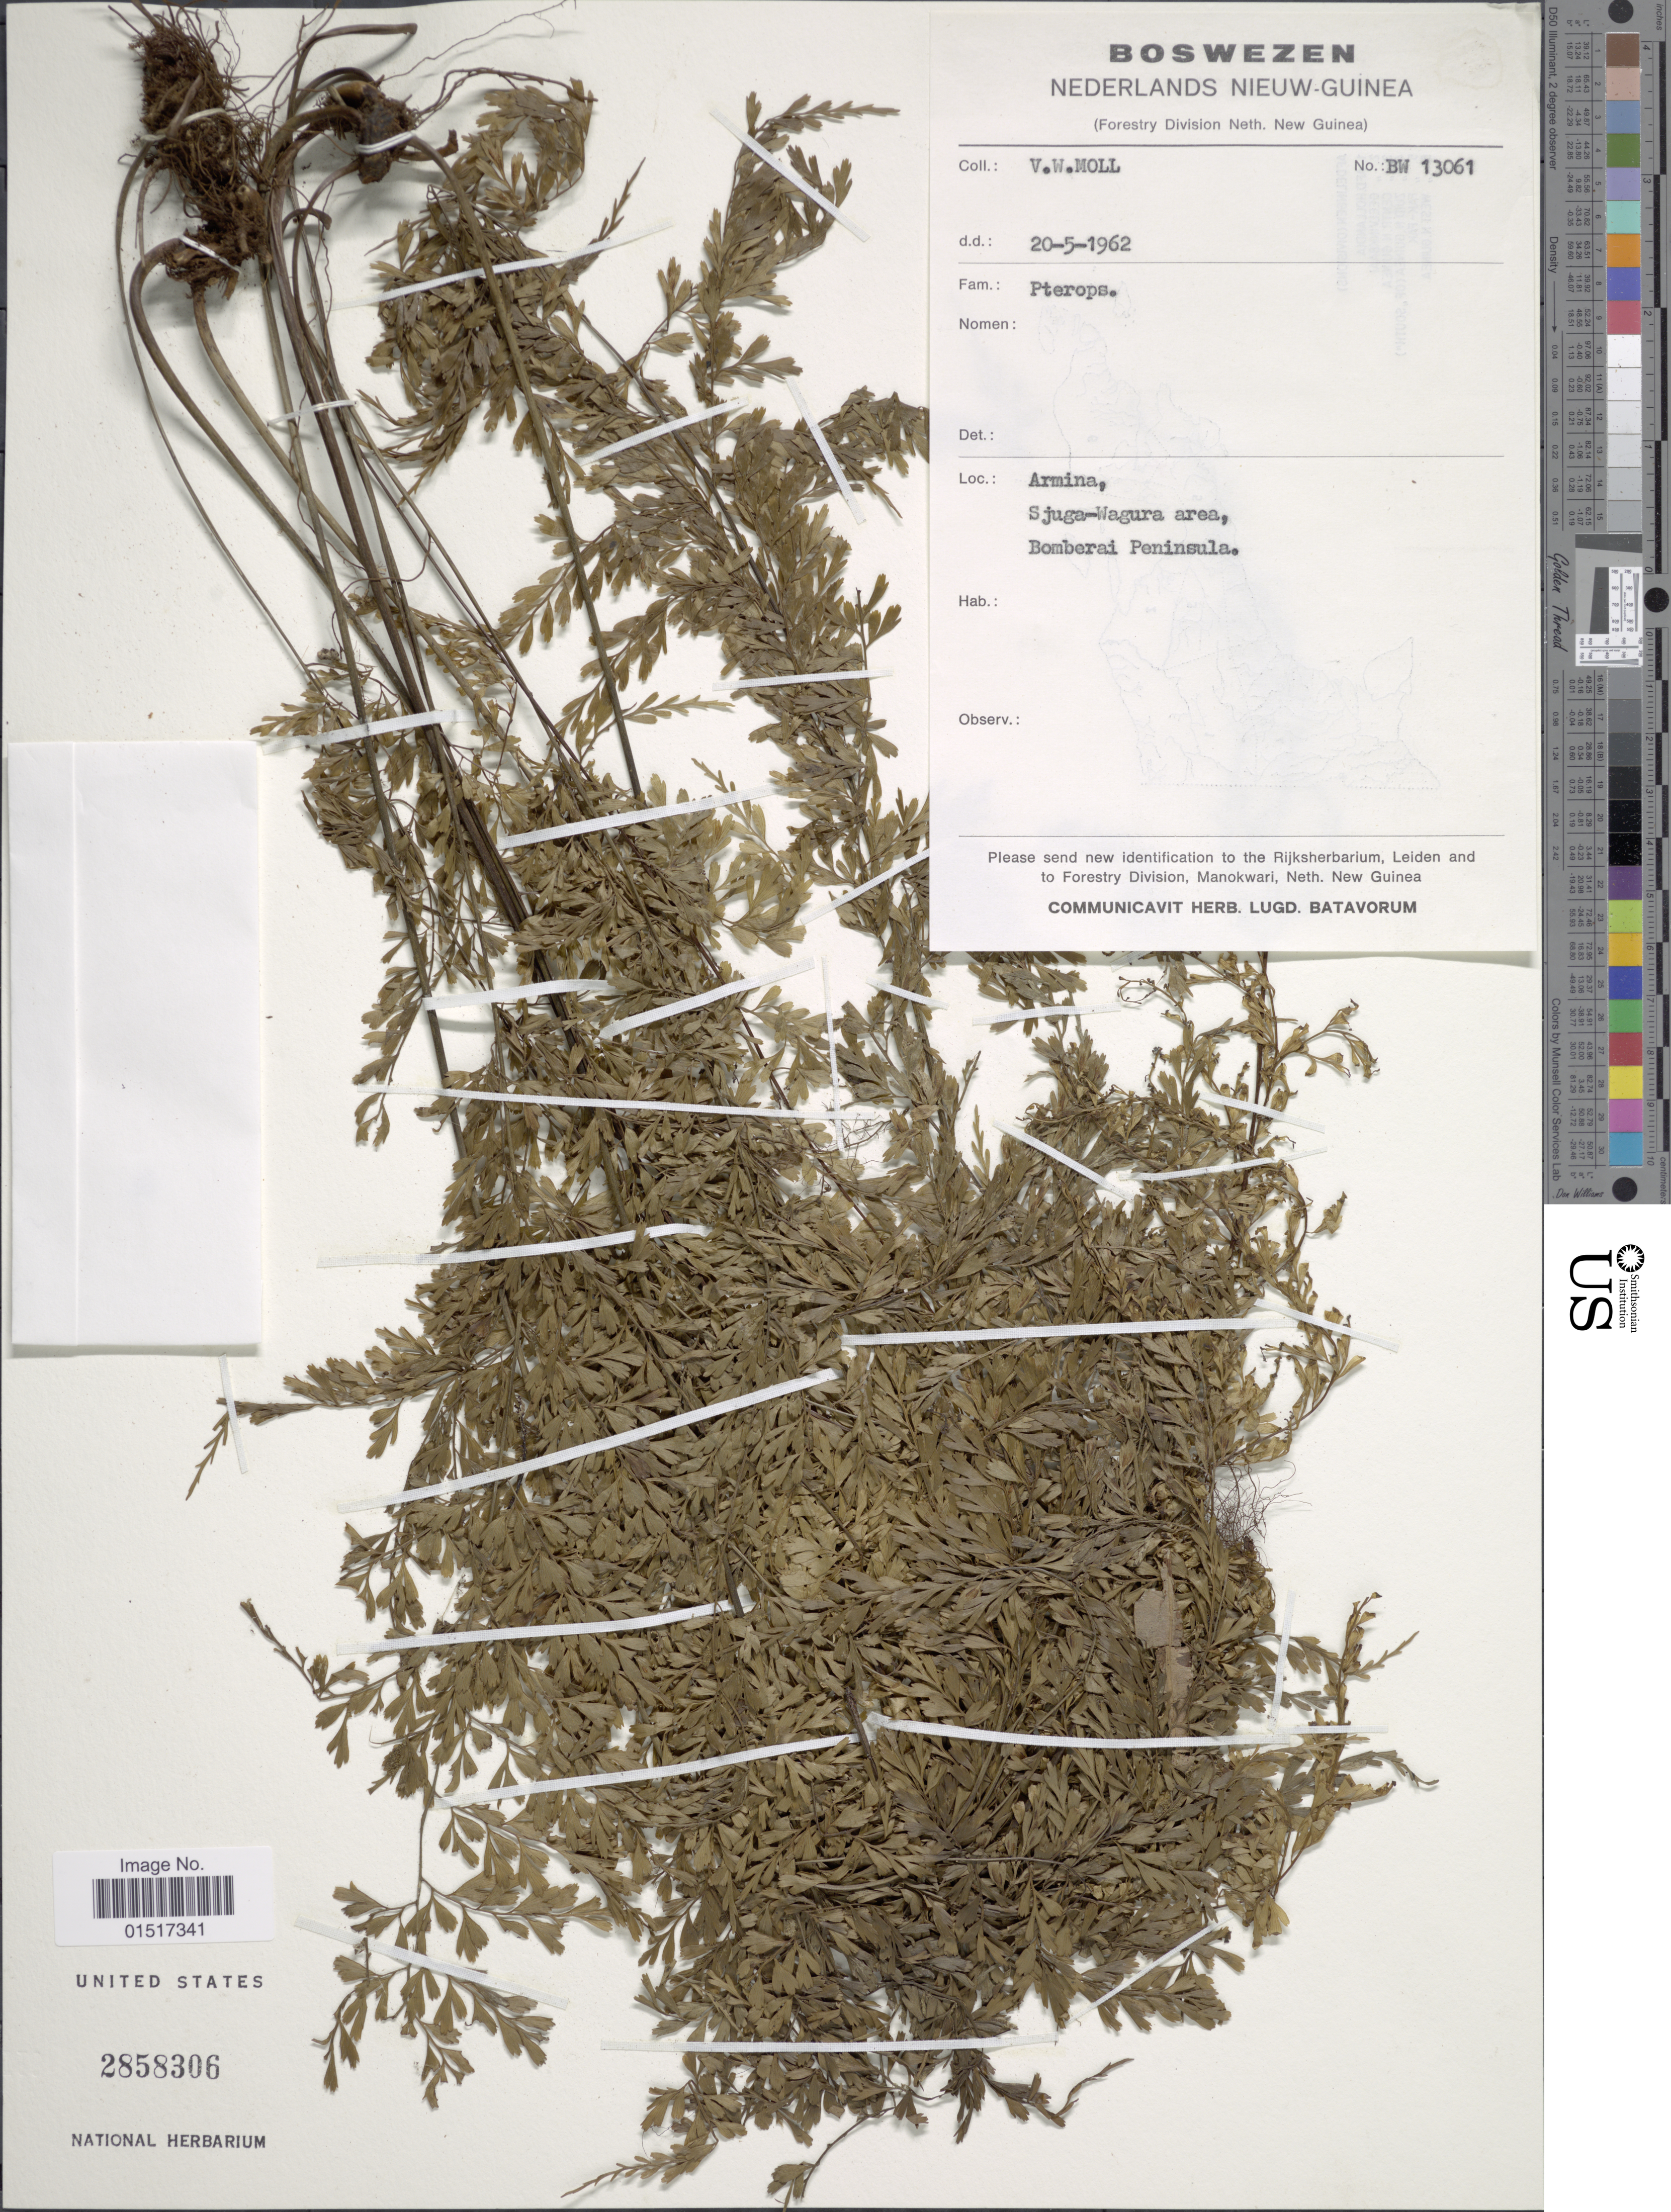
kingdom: Plantae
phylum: Tracheophyta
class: Polypodiopsida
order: Polypodiales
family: Aspleniaceae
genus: Asplenium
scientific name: Asplenium sp.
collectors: V.W. Moll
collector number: BW 13061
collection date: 1962-05-20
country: Indonesia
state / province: Papua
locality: Armina, S juga-Wagura area, Bomberai Peninsula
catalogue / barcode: US 2858306